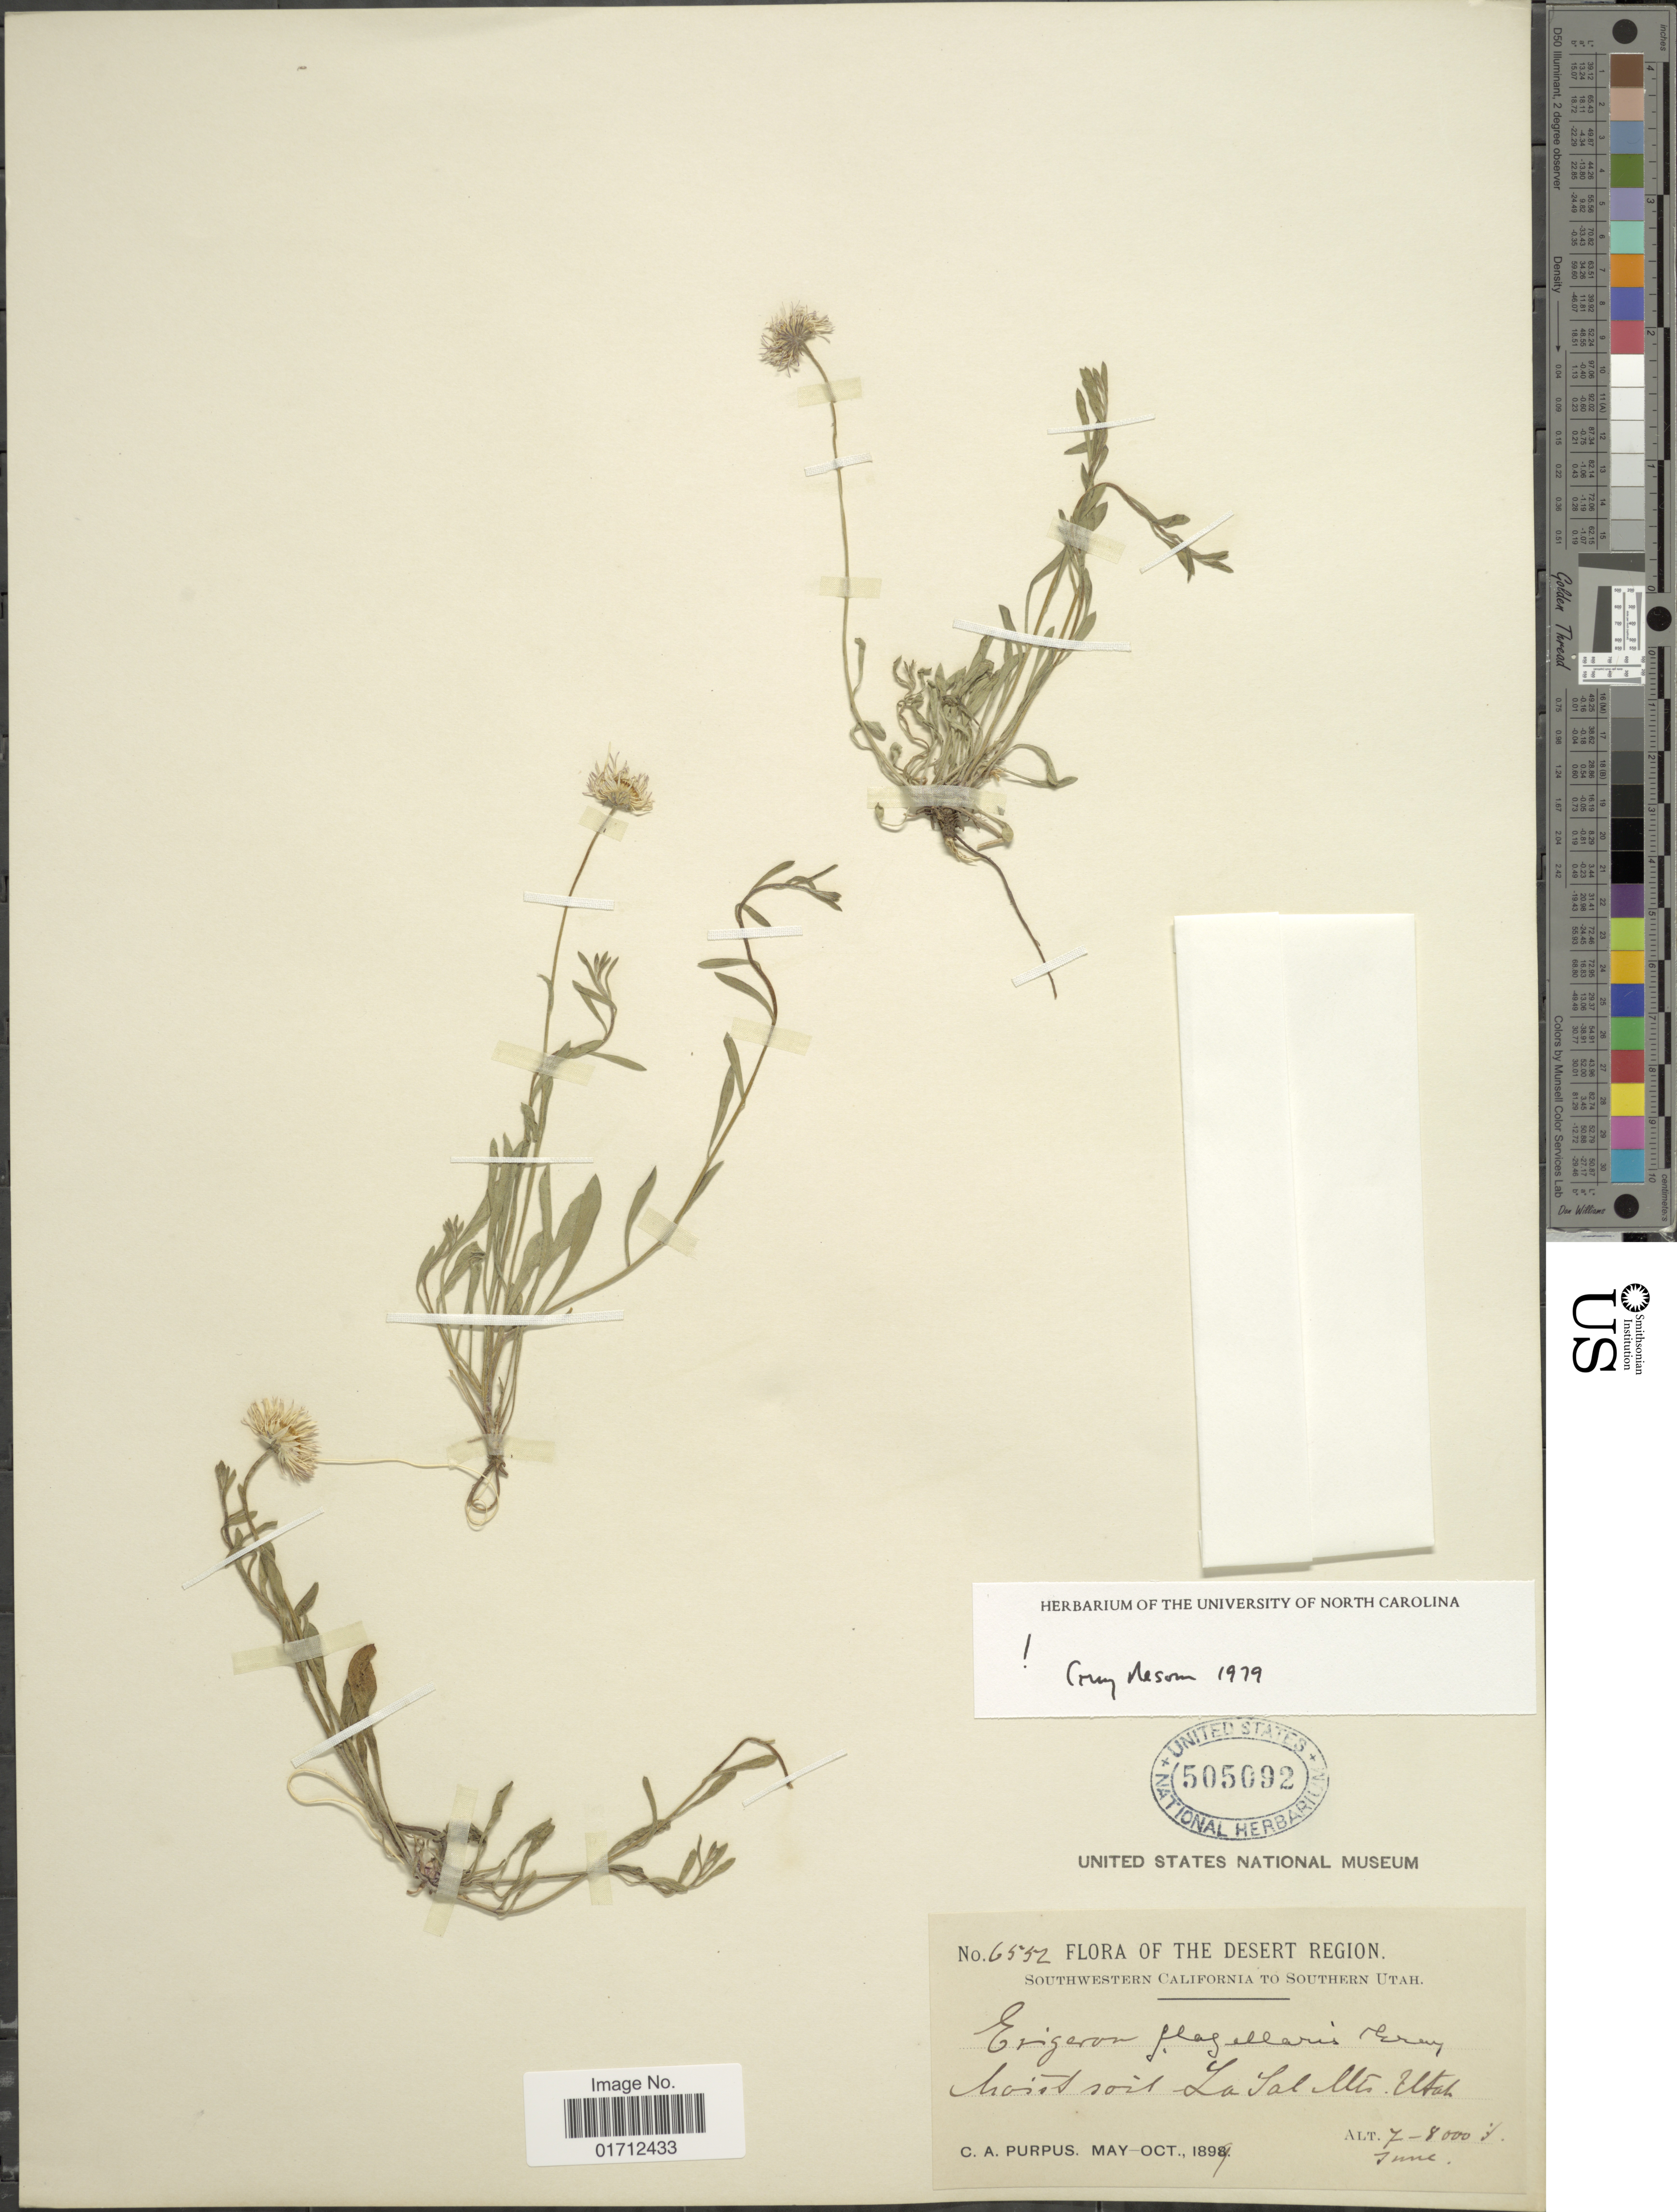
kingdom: Plantae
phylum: Tracheophyta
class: Magnoliopsida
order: Asterales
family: Asteraceae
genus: Erigeron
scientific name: Erigeron flagellaris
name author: A. Gray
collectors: C. A. Purpus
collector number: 6552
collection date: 1899-06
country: United States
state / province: Utah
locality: The Dessert Region, La Sal Mts.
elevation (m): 2134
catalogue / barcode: US 505092